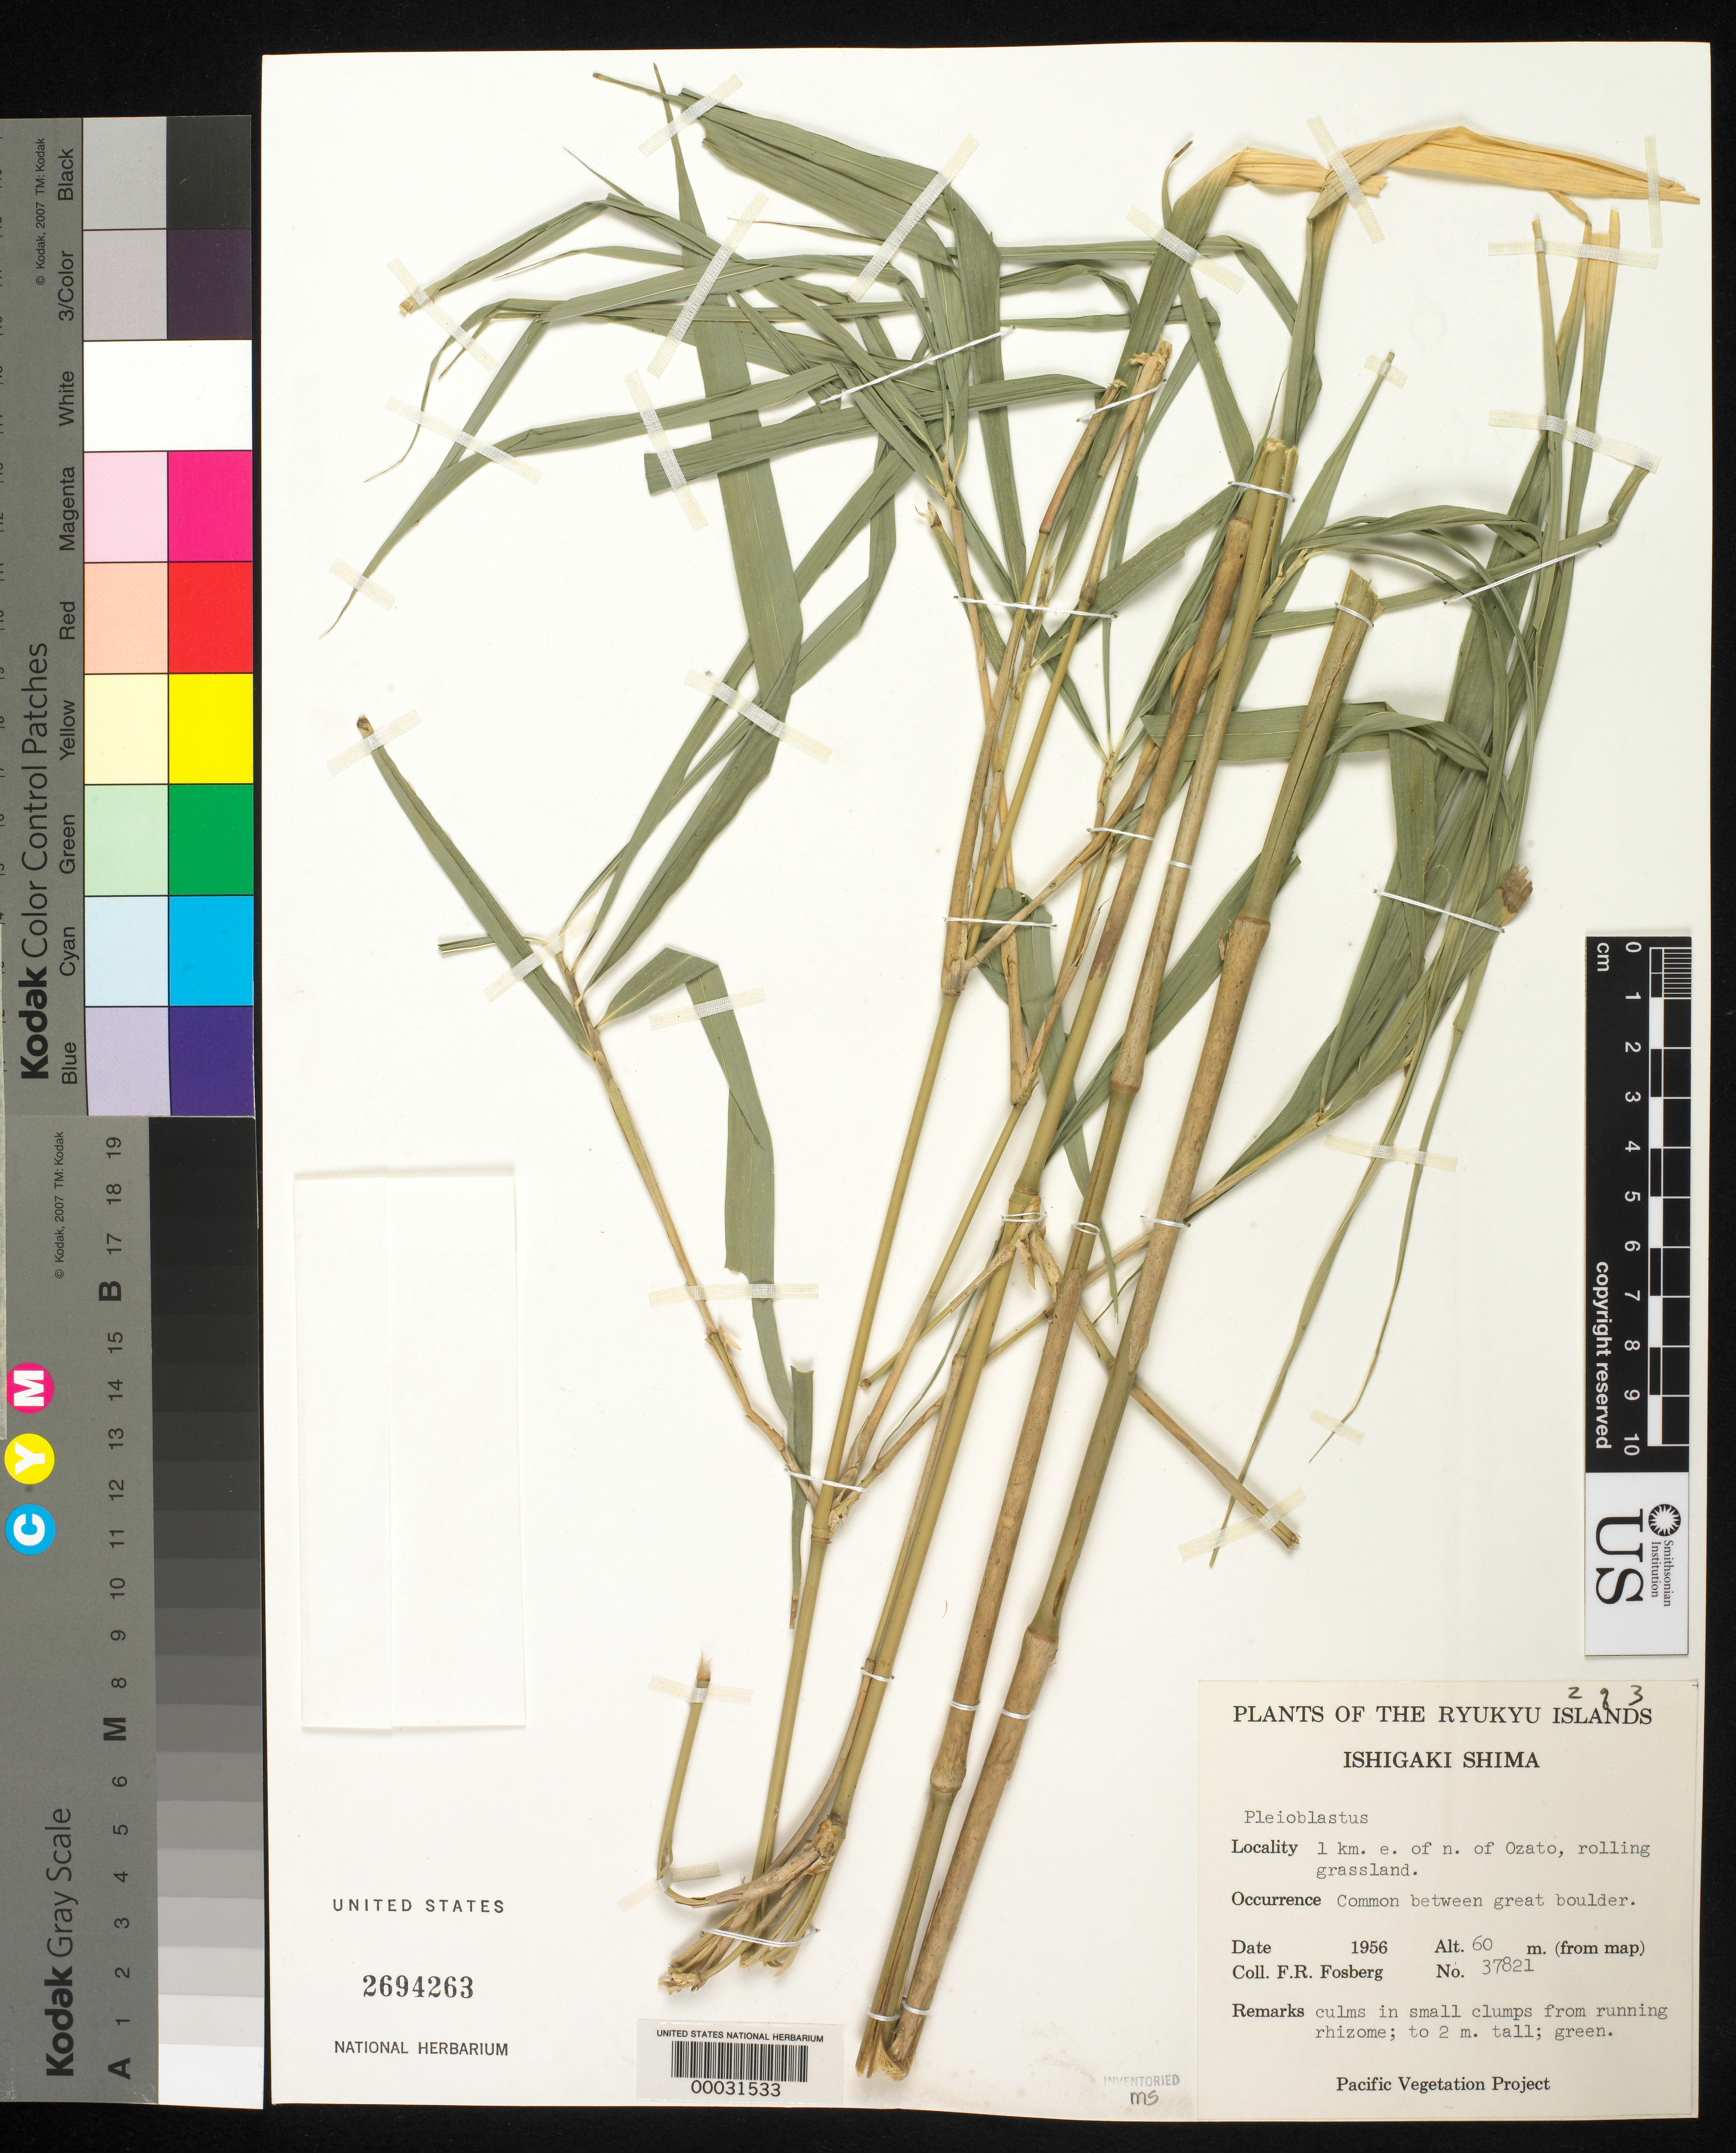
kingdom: Plantae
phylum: Tracheophyta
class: Liliopsida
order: Poales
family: Poaceae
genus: Pleioblastus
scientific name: Pleioblastus sp.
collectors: F. R. Fosberg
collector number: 37821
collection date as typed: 1956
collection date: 1956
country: Japan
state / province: Okinawa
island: Ishigaki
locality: Ishigaki Shima, Ozato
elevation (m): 60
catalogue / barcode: US 2694263